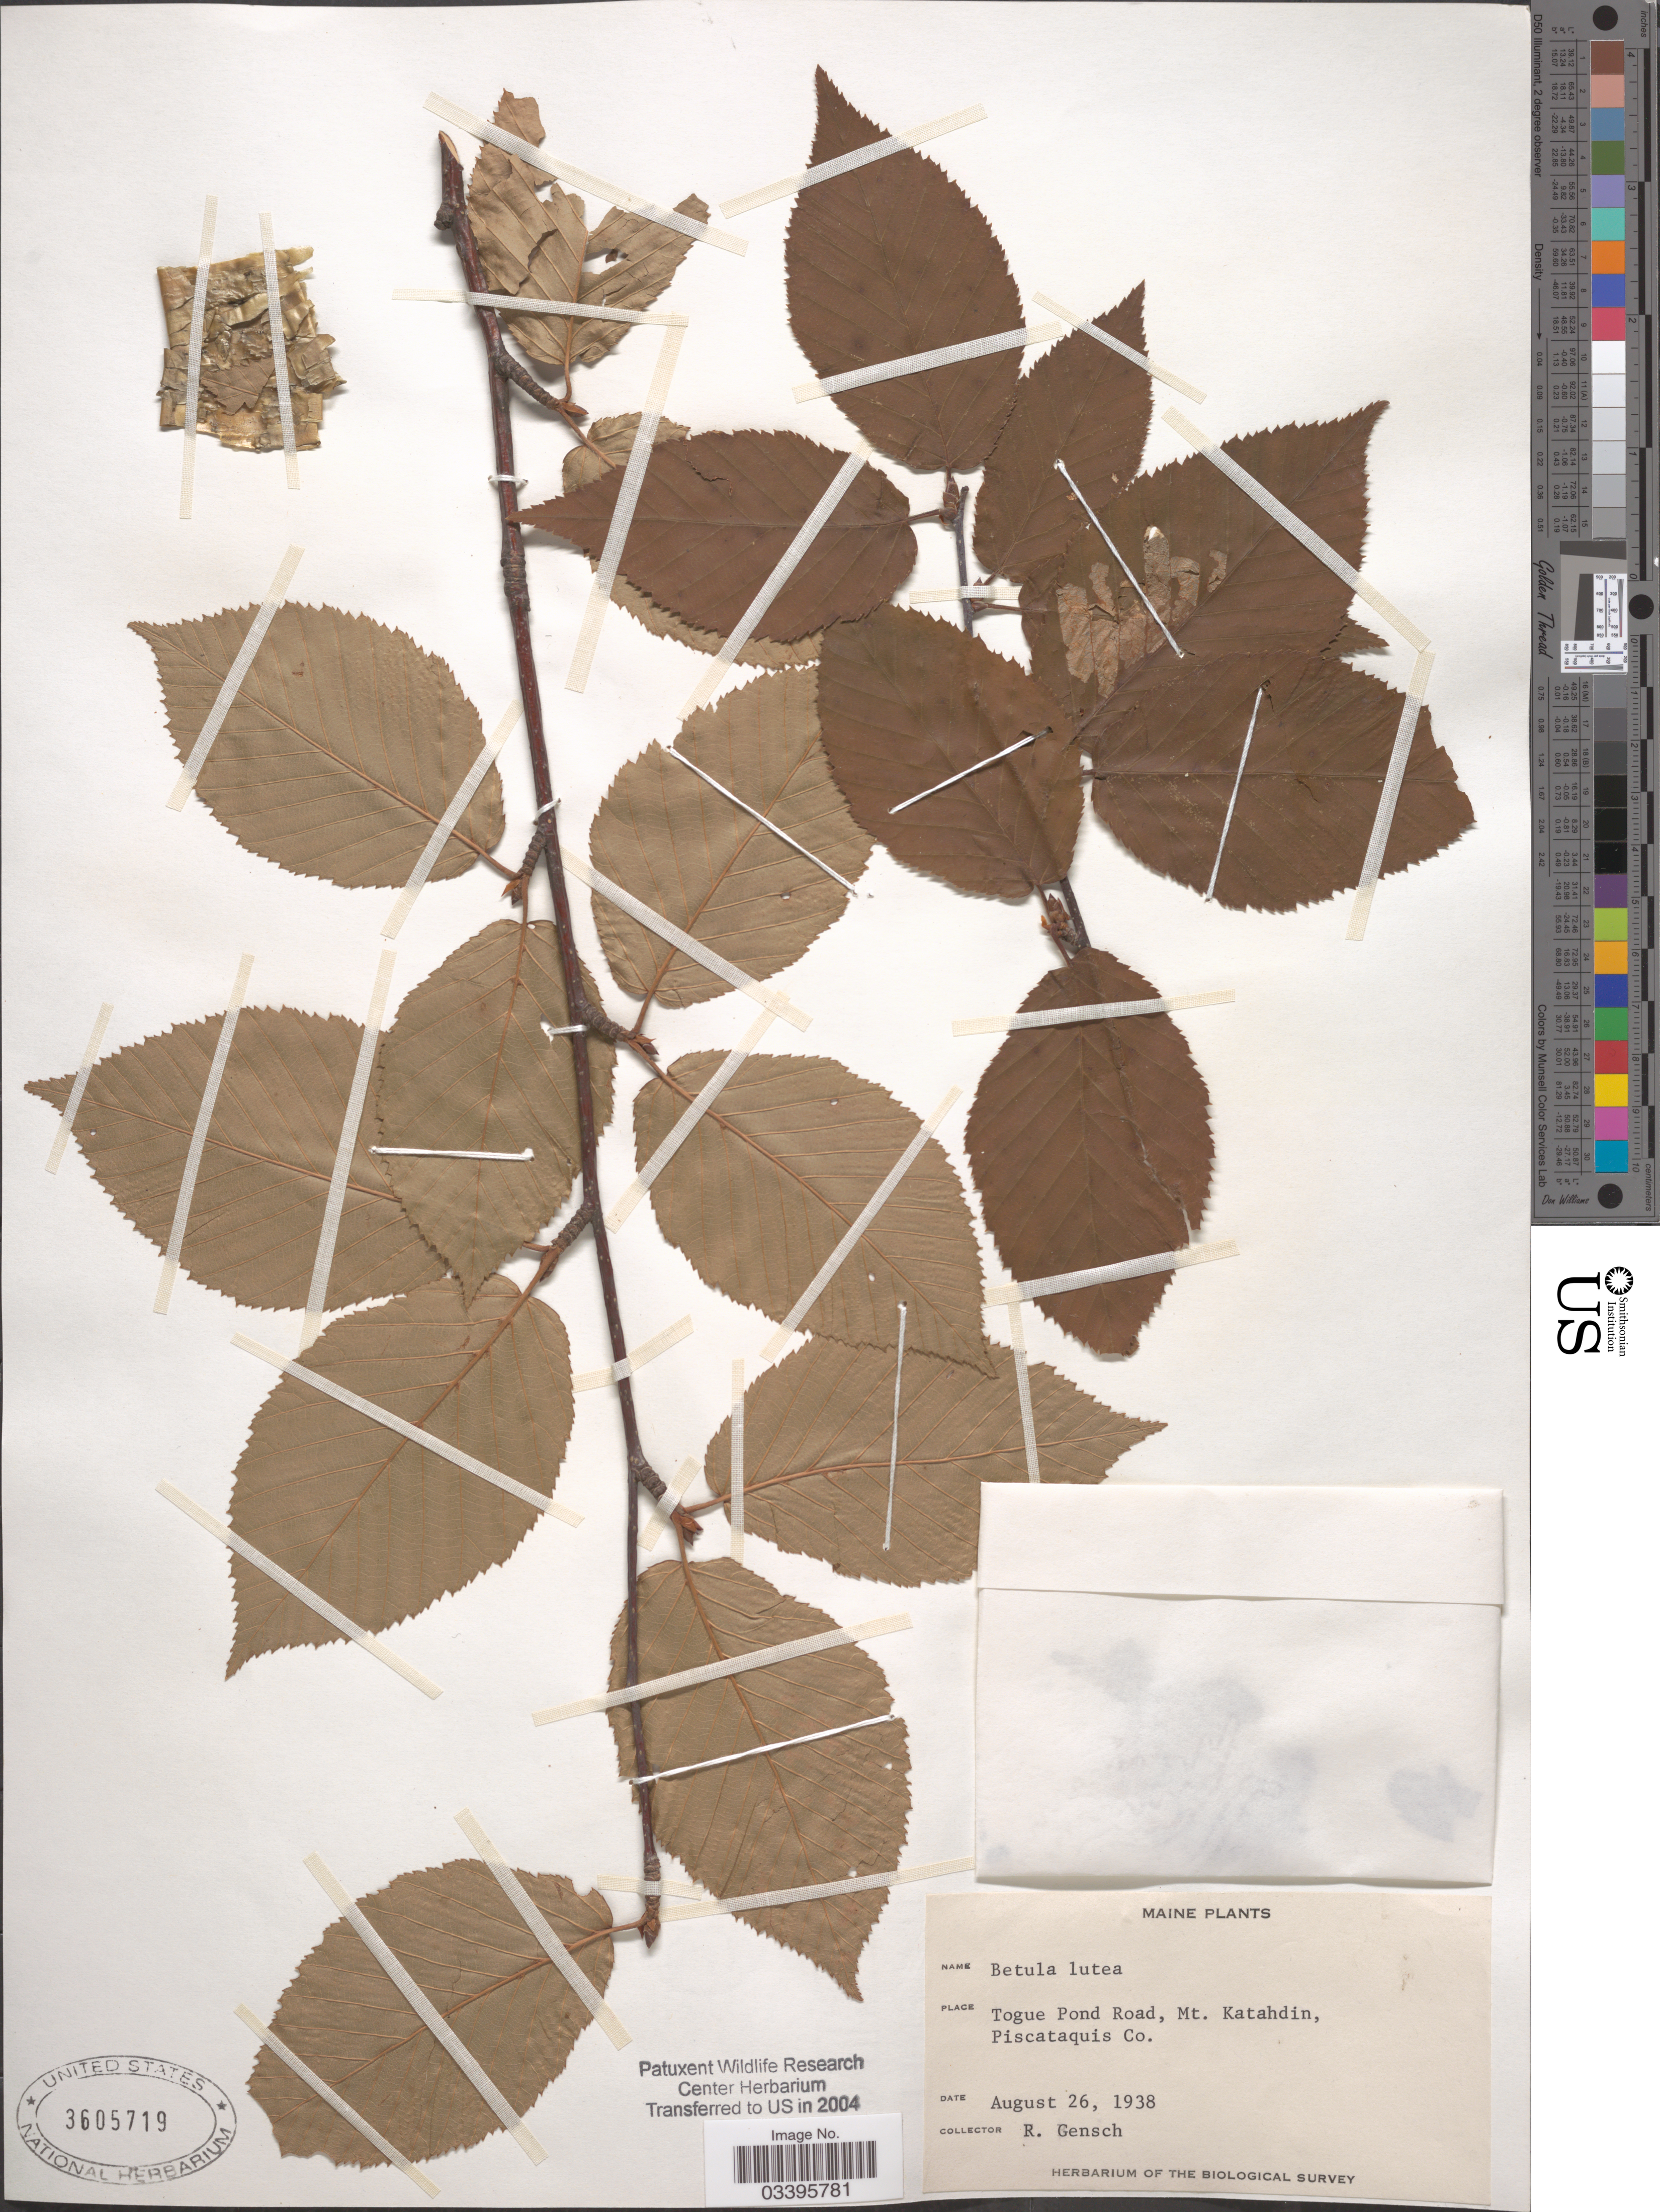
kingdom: Plantae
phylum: Tracheophyta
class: Magnoliopsida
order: Fagales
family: Betulaceae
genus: Betula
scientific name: Betula lutea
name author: F. Michx.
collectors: R. Gensch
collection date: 1938-08-26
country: United States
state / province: Maine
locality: Togue Pond Road, Mt. Katahdin, Piscataquis Co.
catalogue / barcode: US 3605719